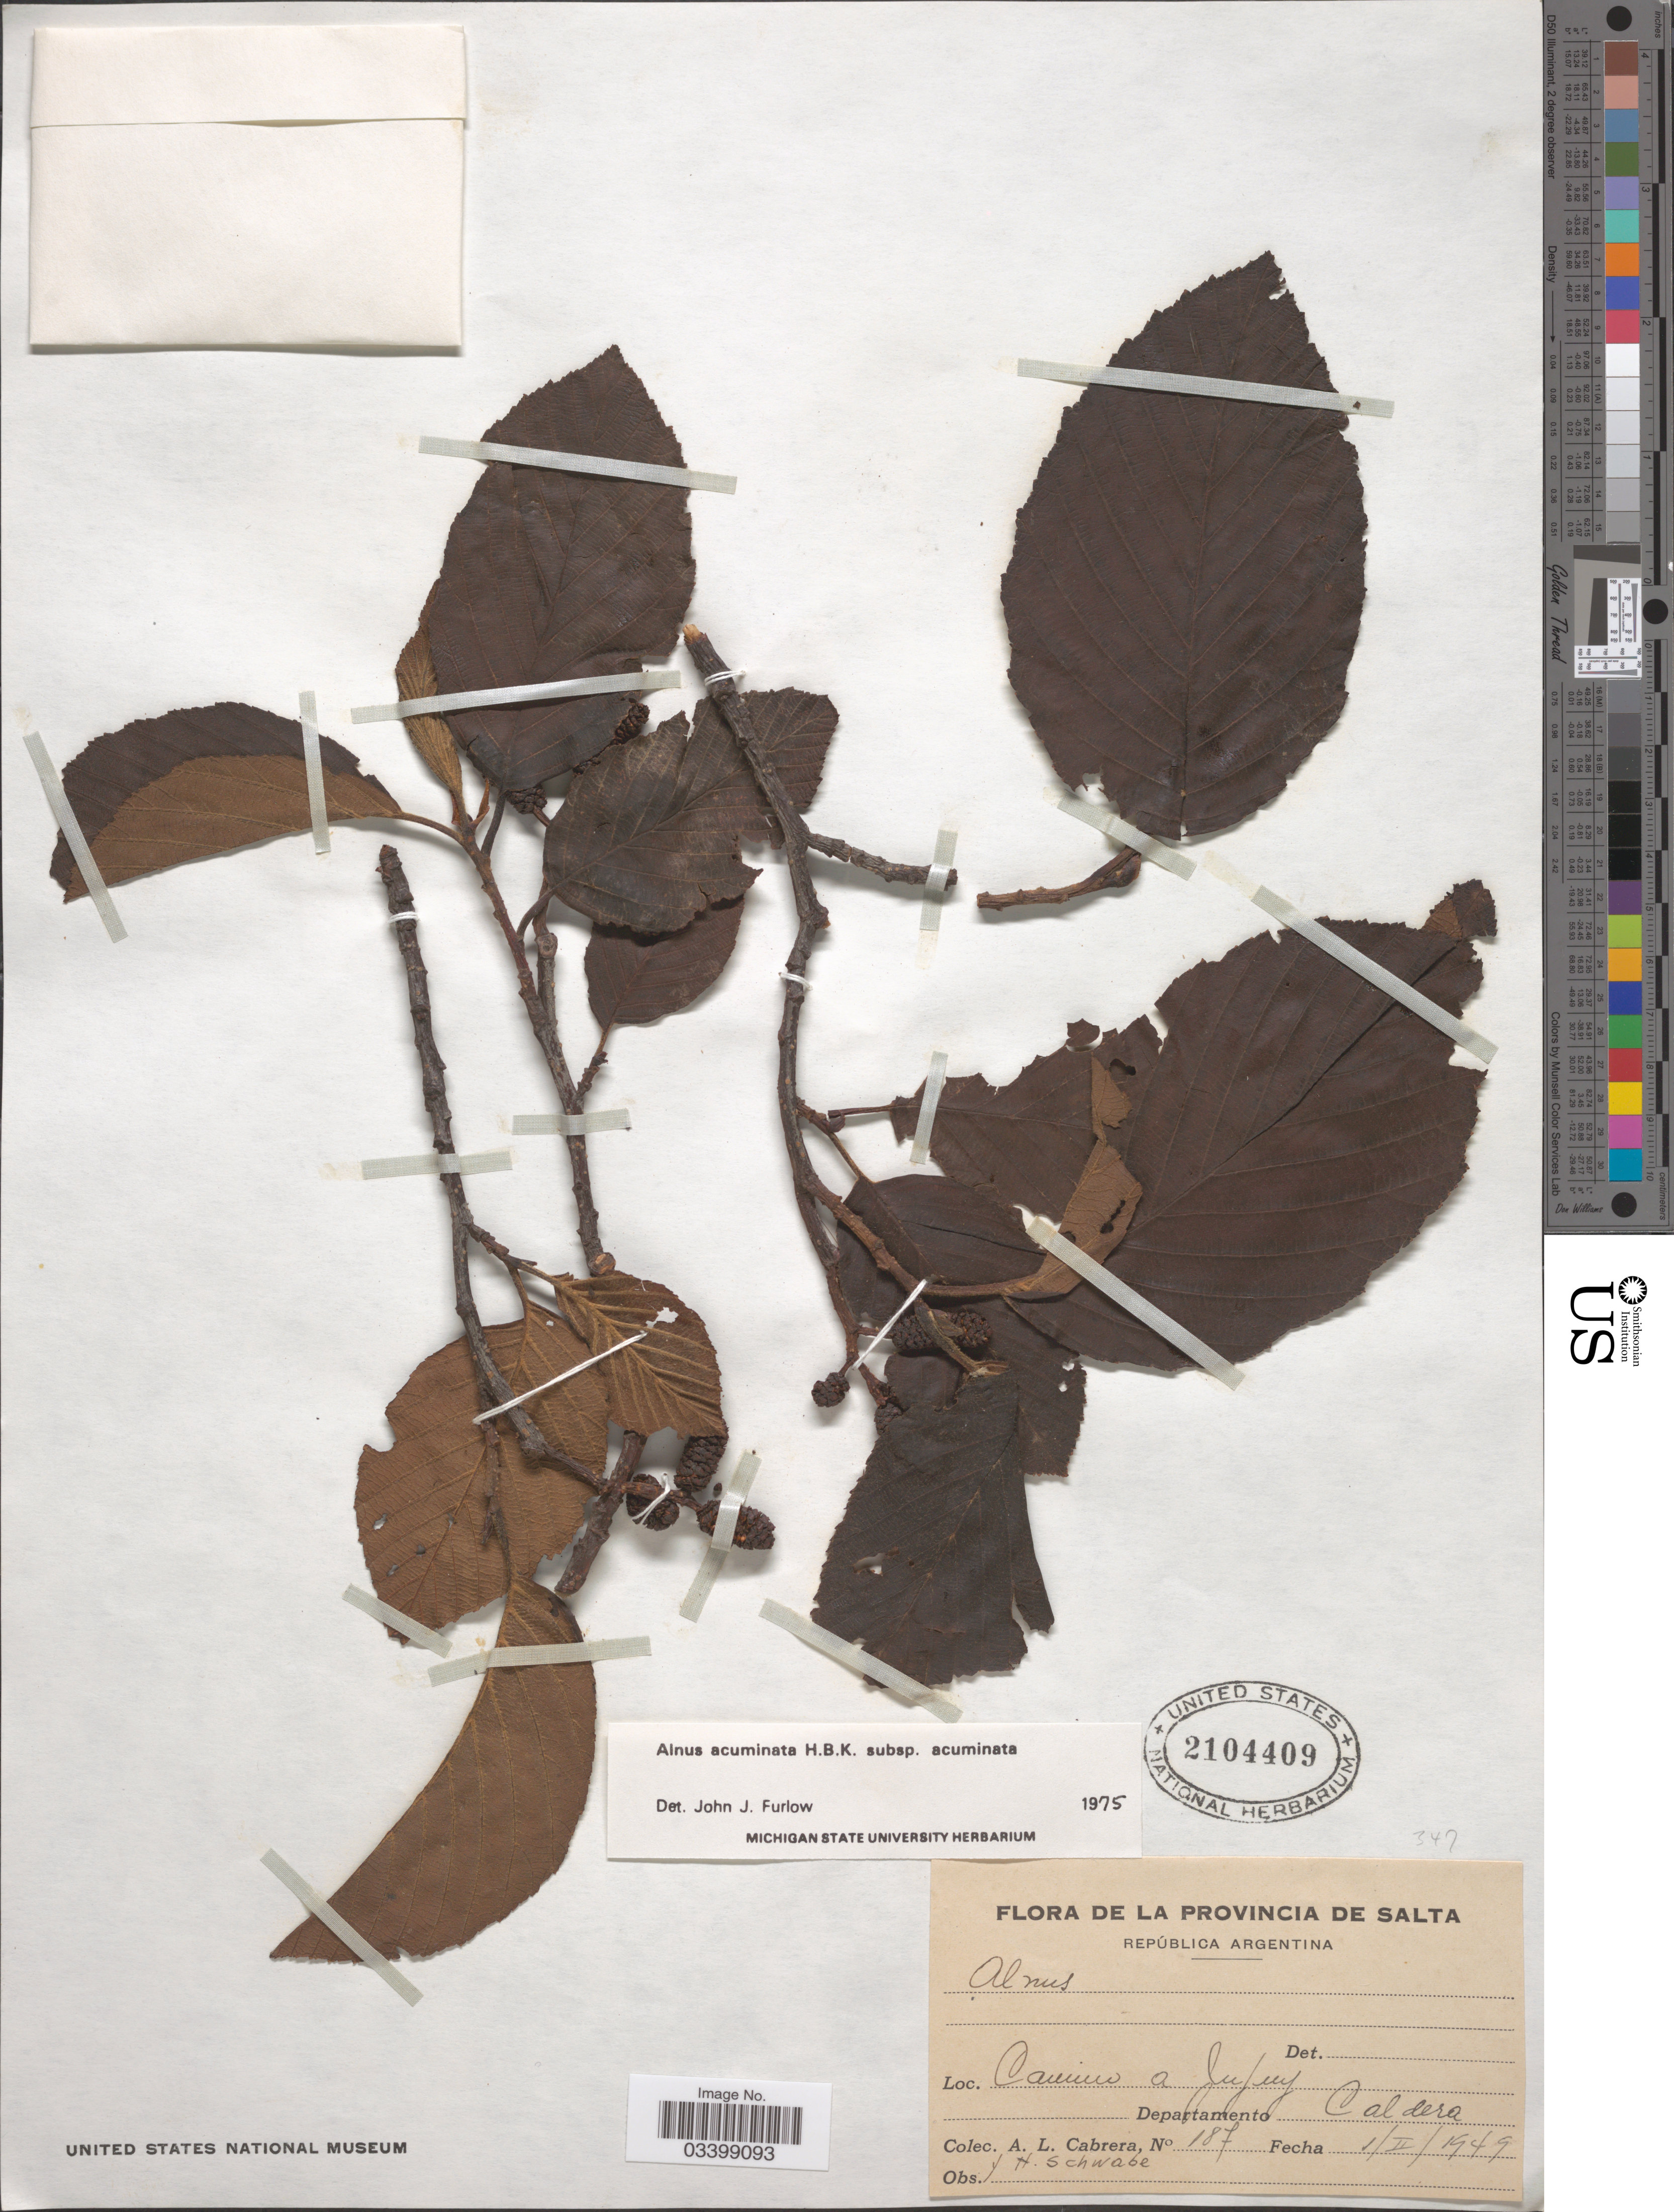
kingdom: Plantae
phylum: Tracheophyta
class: Magnoliopsida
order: Fagales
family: Betulaceae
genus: Alnus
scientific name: Alnus acuminata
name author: Kunth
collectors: A. L. Cabrera & H. Schwabe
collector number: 187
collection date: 1949-02-01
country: Argentina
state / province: Jujuy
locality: Camino a Jujuy. Departamento Caldera.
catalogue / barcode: US 2104409